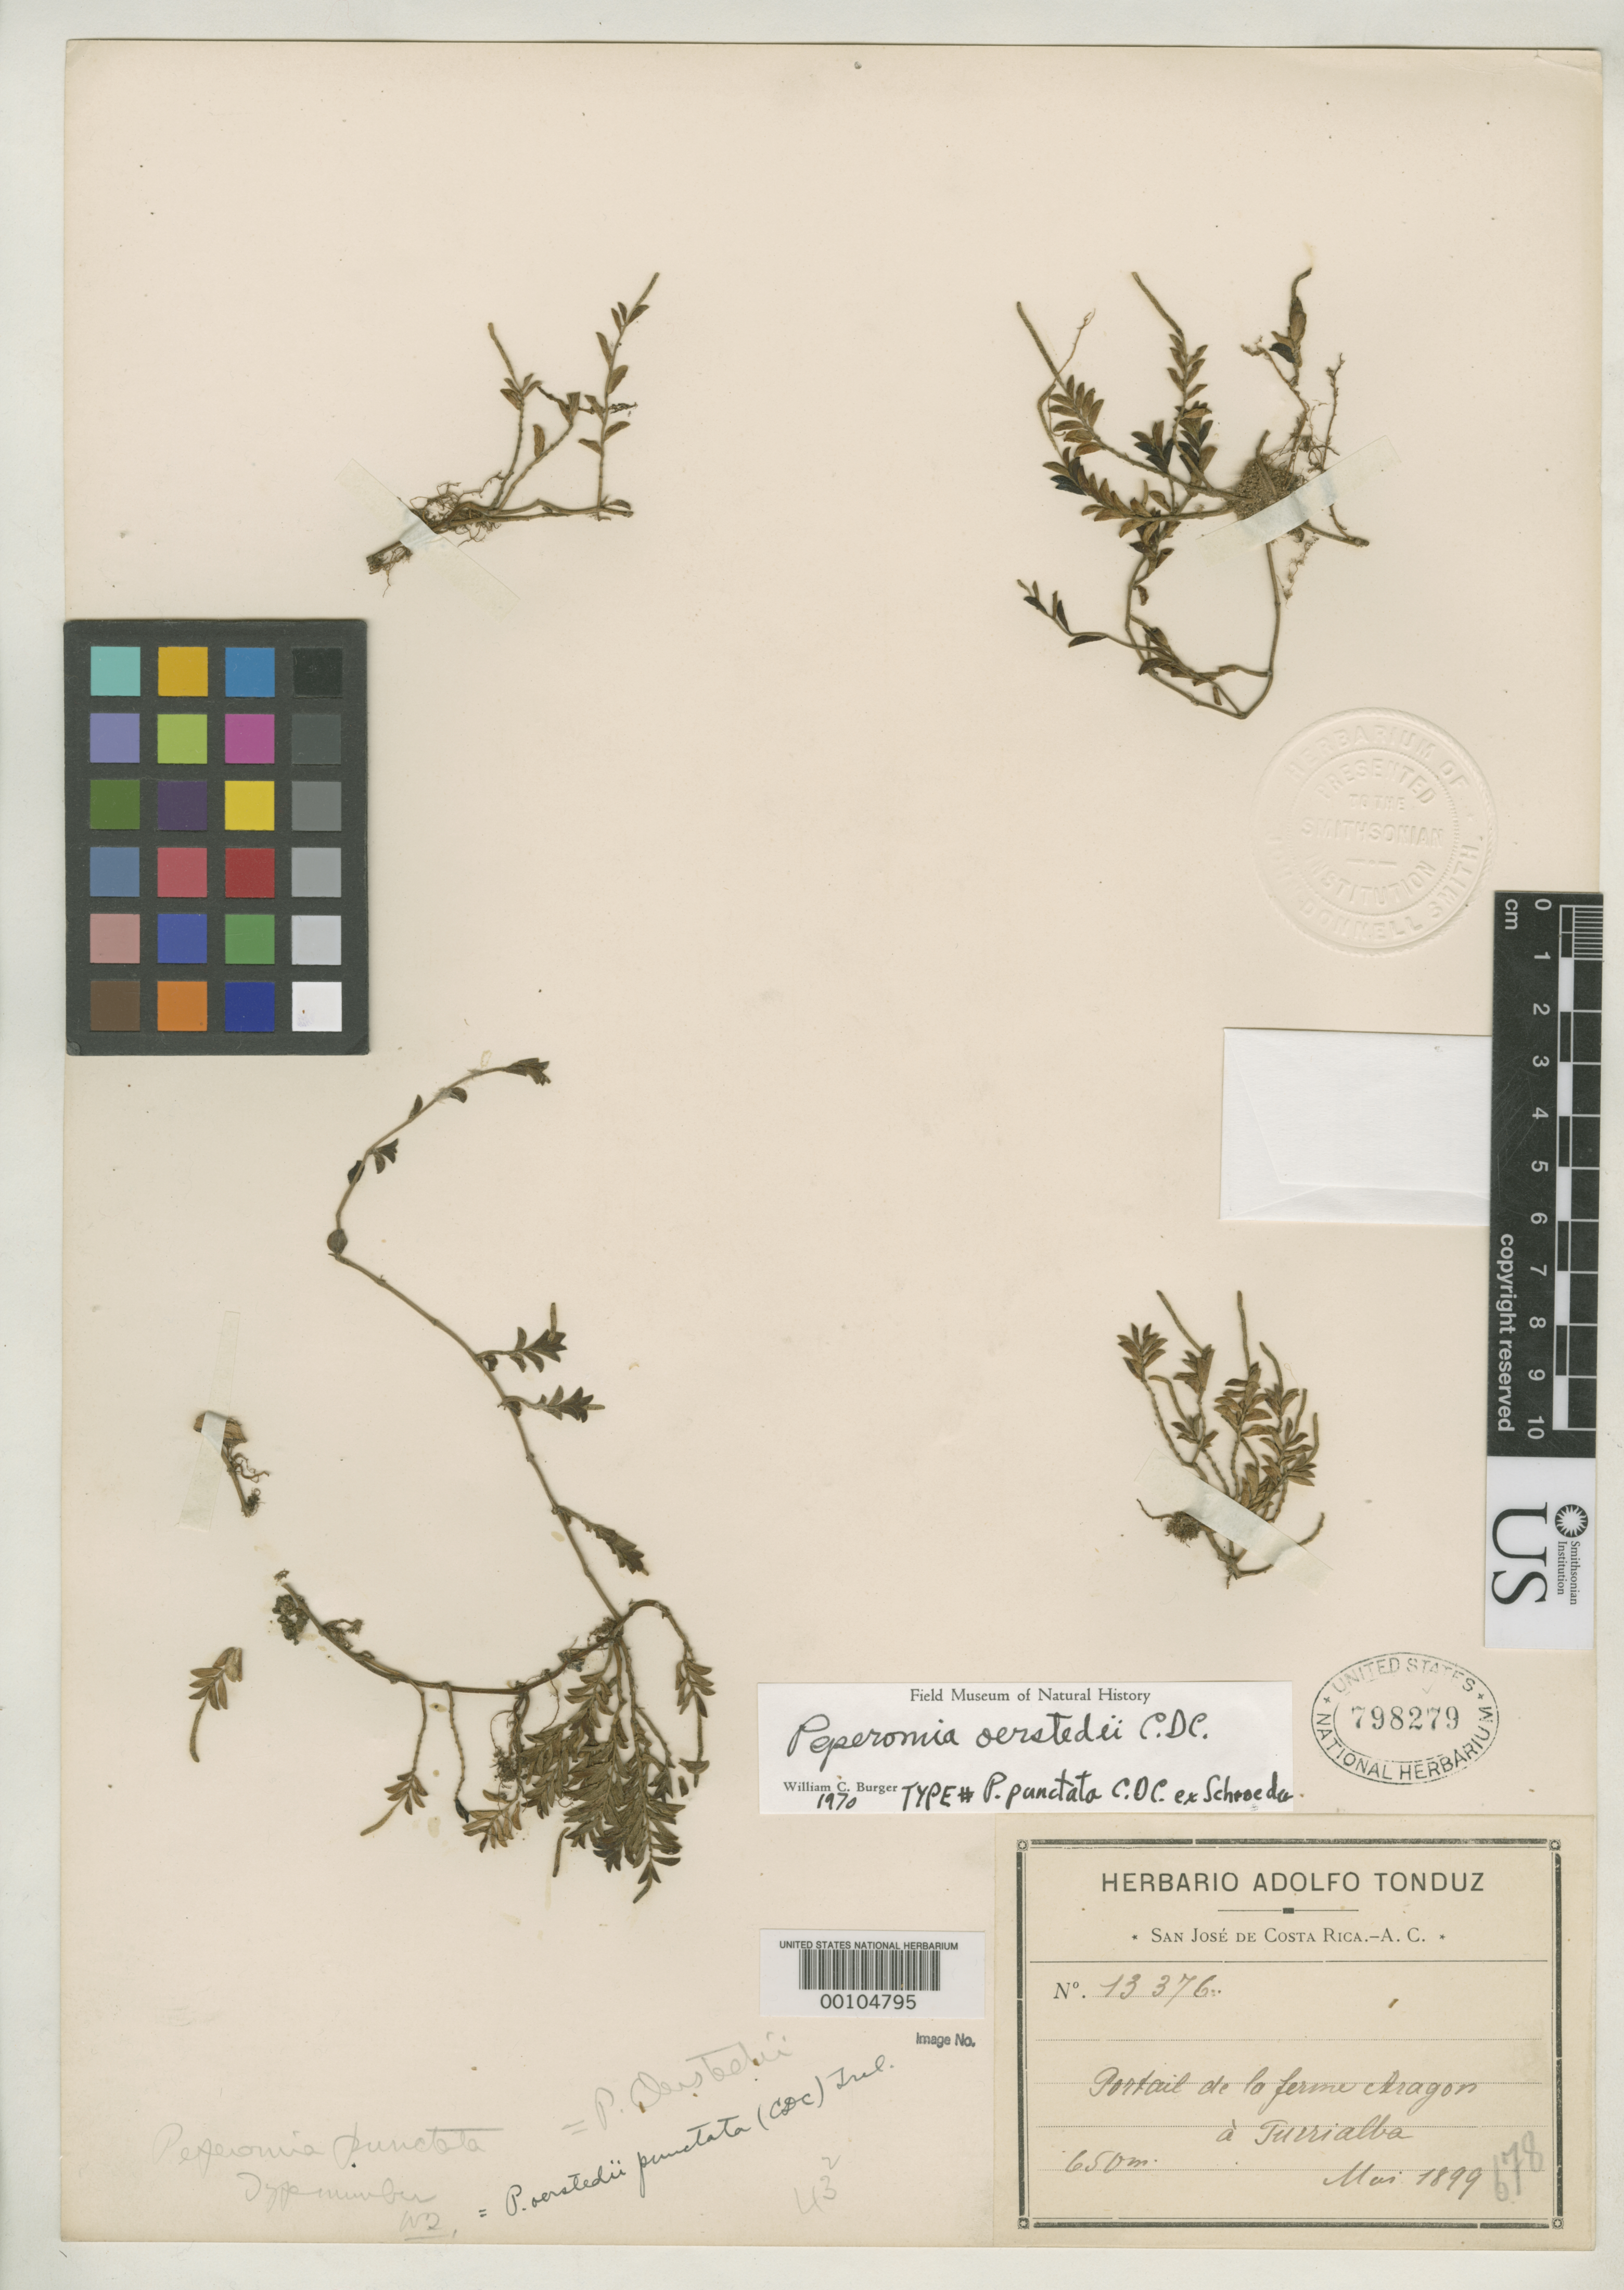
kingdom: Plantae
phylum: Tracheophyta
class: Magnoliopsida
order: Piperales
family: Piperaceae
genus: Peperomia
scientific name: Peperomia punctata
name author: C. DC.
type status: Possible Isotype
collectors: H. F. Pittier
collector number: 13376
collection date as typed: May 1889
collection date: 1889-05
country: Costa Rica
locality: Portail de La Ferme Aragon a Turrialba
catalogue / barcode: US 798279